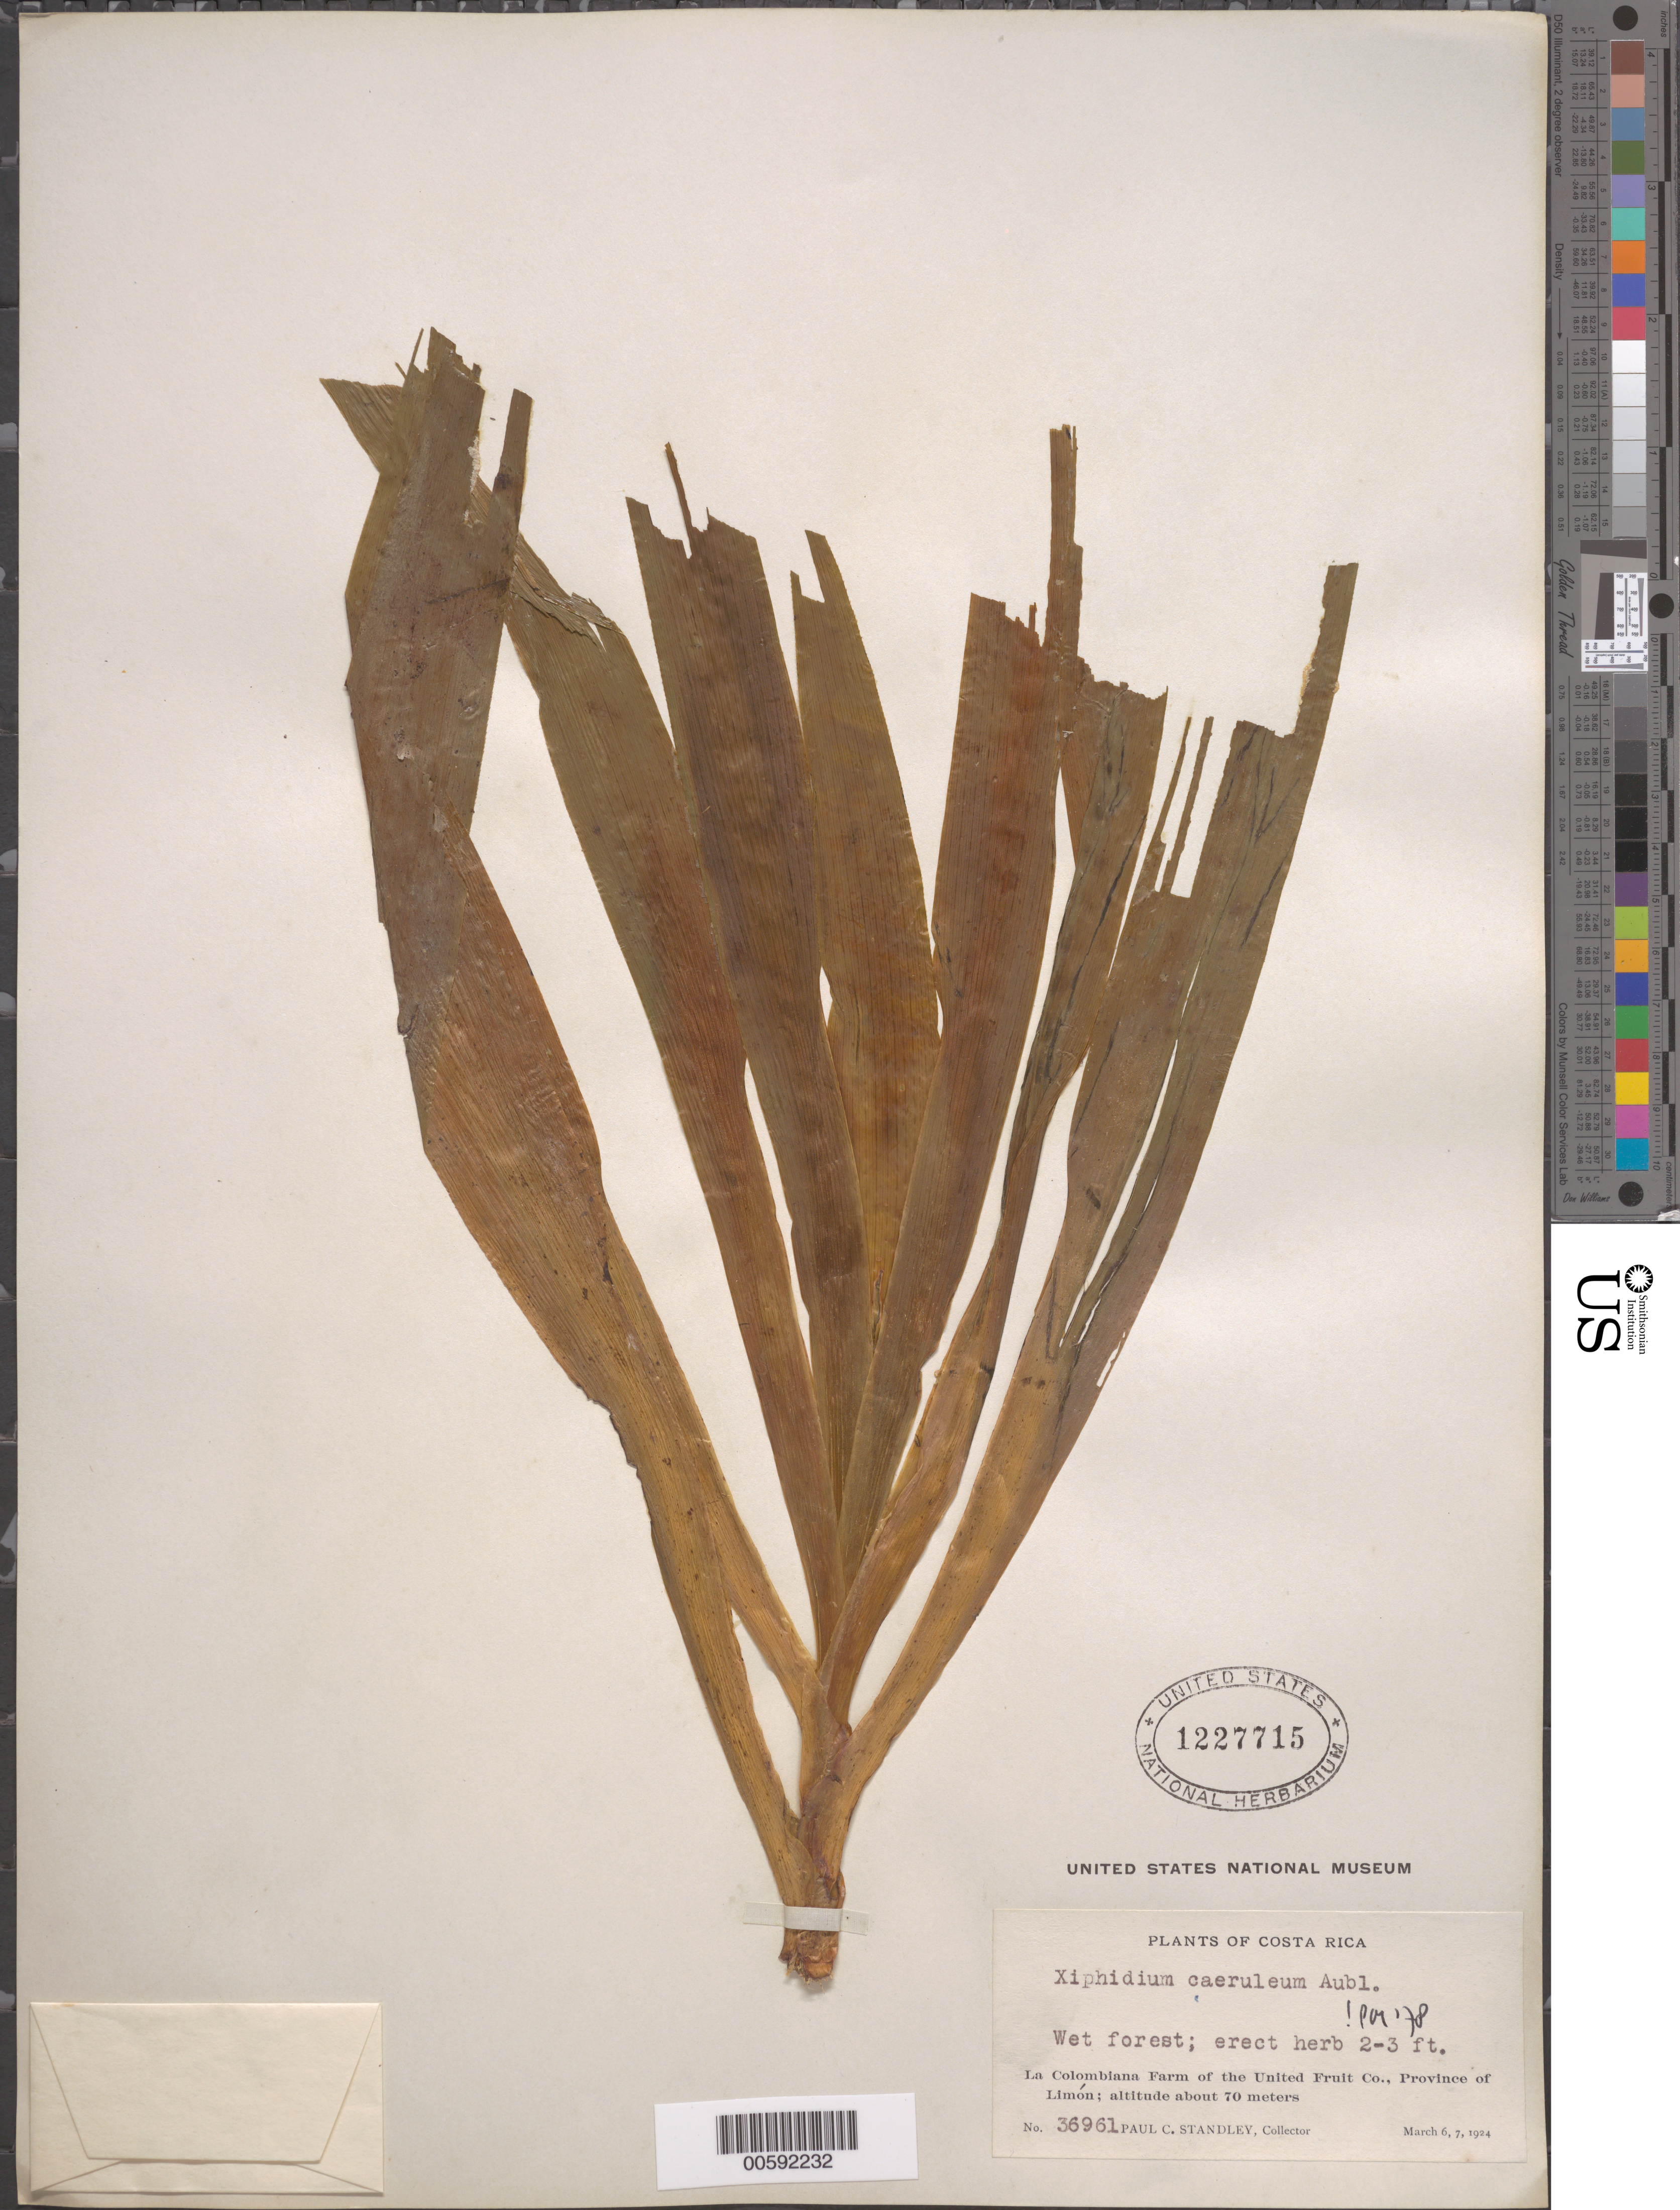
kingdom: Plantae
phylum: Tracheophyta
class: Liliopsida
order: Commelinales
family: Haemodoraceae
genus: Xiphidium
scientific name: Xiphidium caeruleum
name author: Aubl.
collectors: P. C. Standley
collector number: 36961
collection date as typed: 06 Mar 1924 to 07 Mar 1924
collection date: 1924-03-06/1924-03-07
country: Costa Rica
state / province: Limón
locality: La Colombiana Farm of the United Fruit Co.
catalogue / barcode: US 1227715